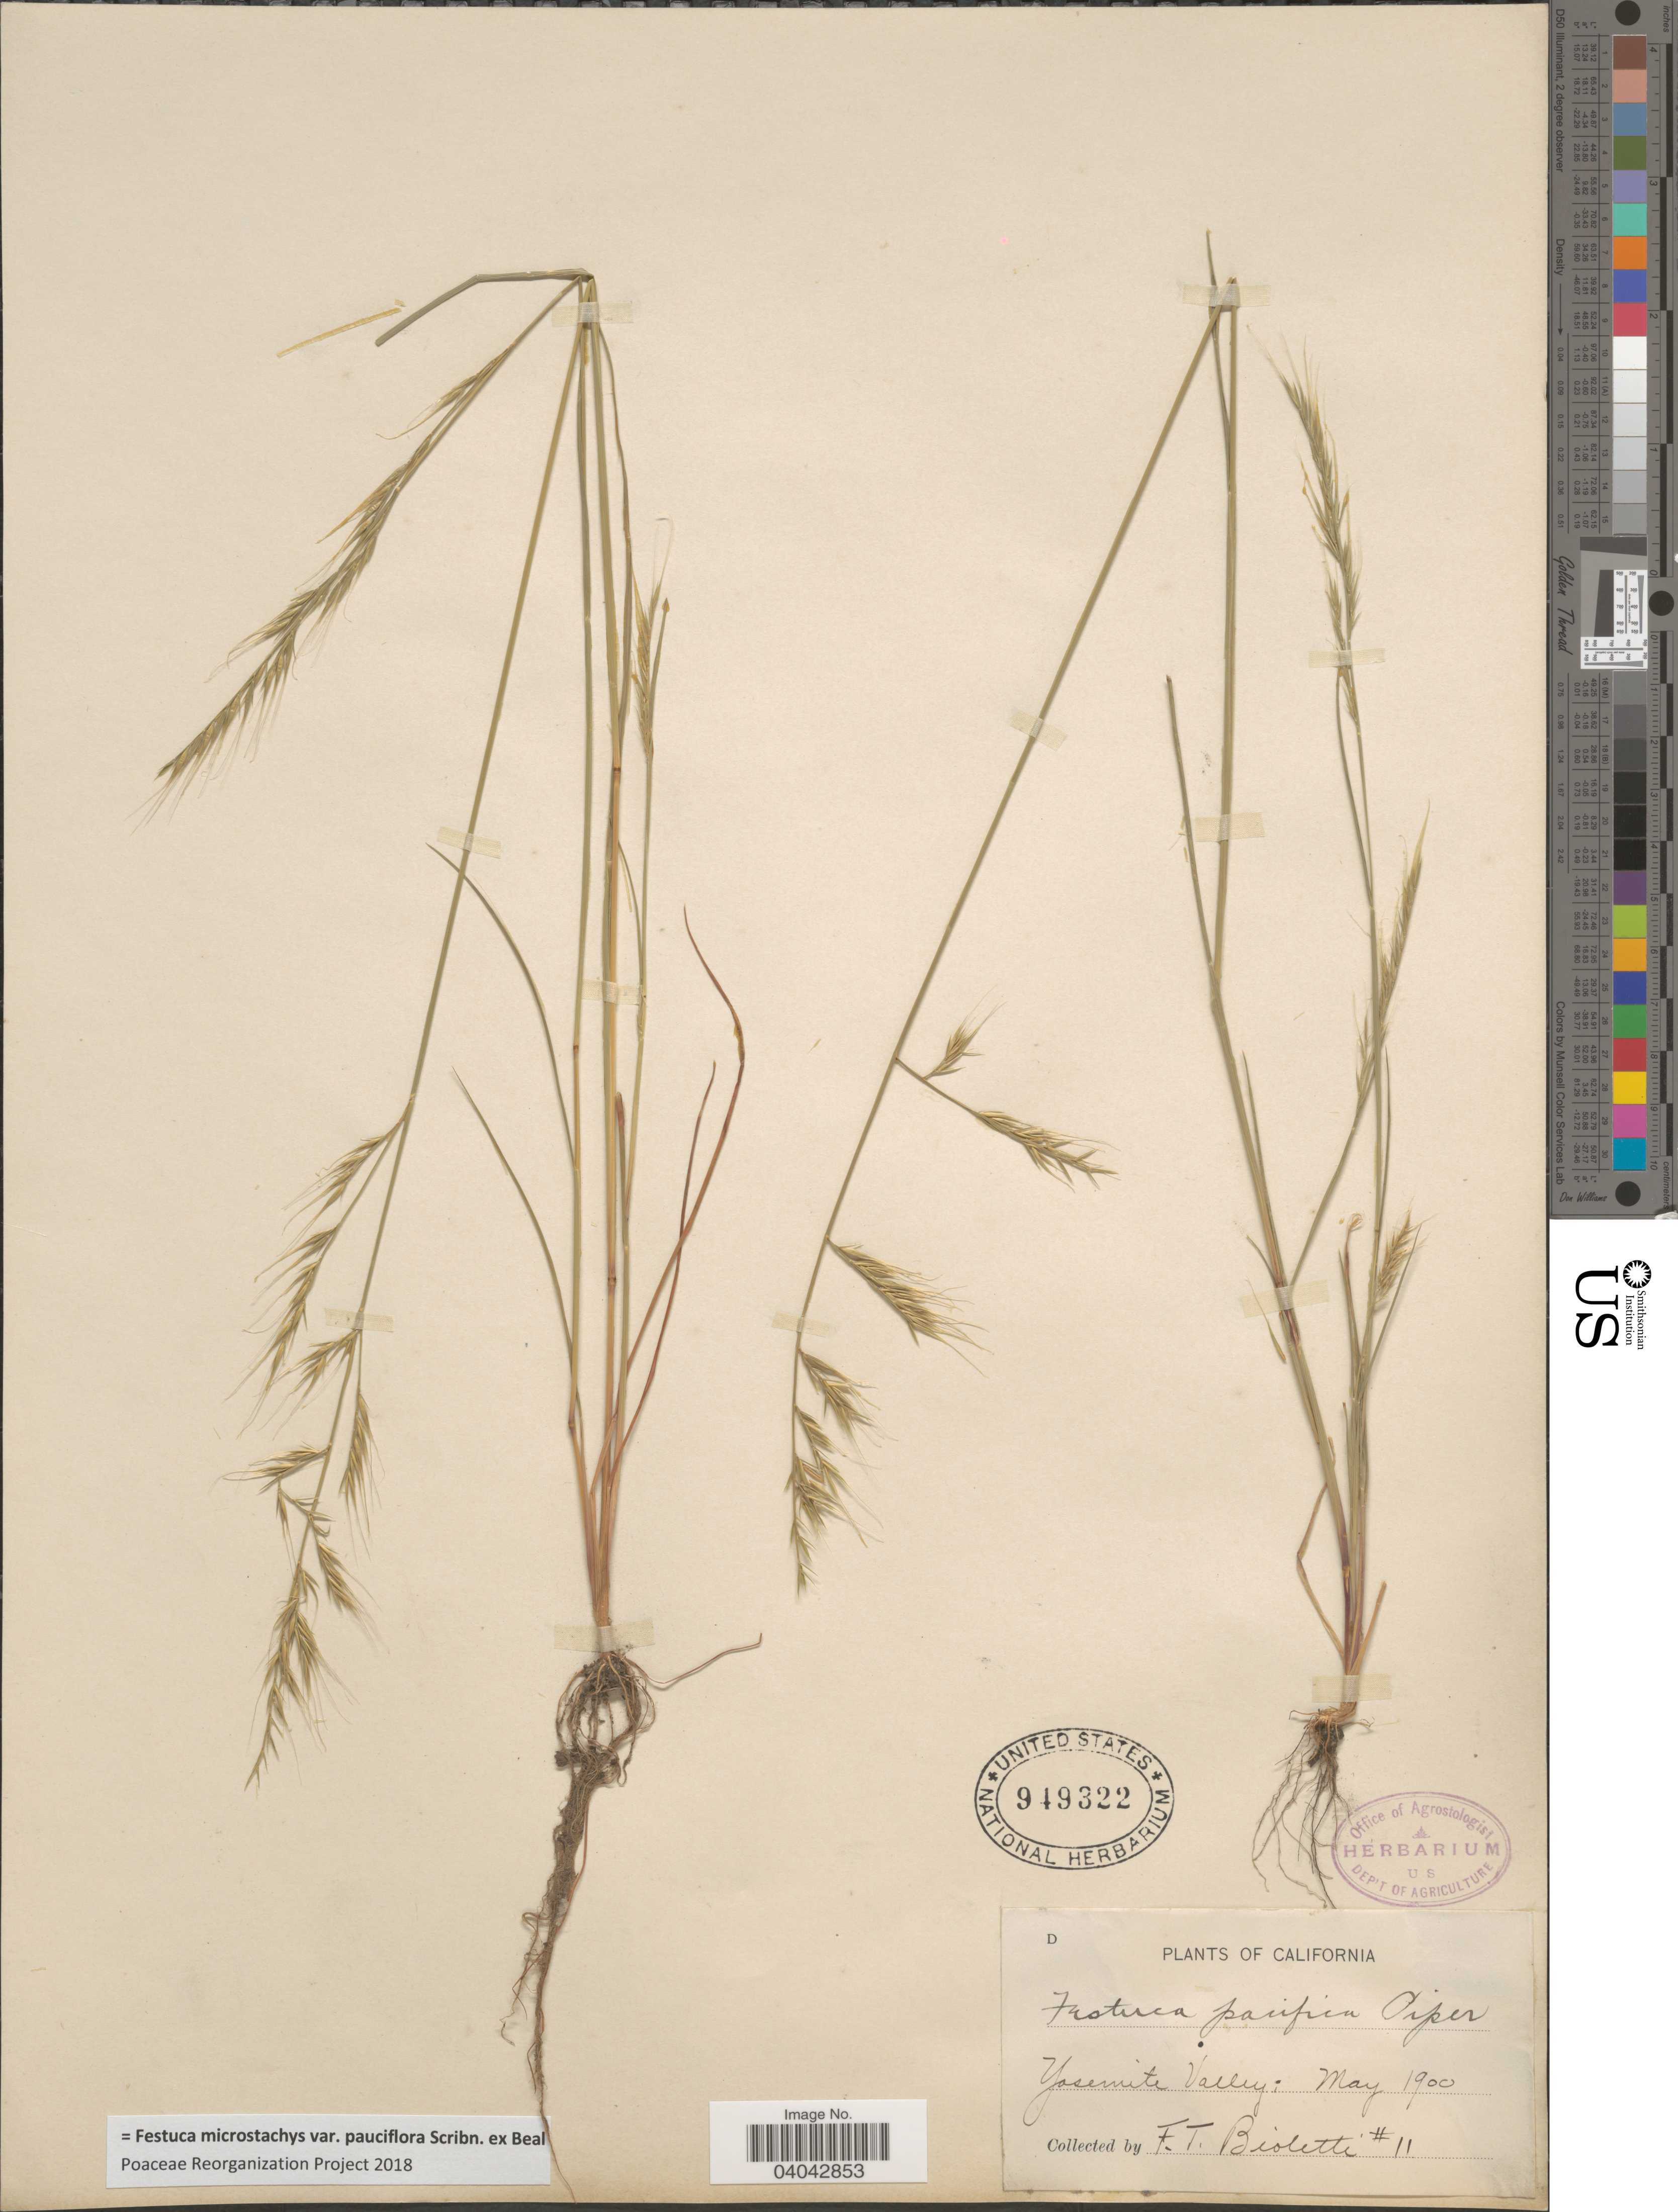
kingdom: Plantae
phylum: Tracheophyta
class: Liliopsida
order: Poales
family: Poaceae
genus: Festuca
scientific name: Festuca microstachys var. pauciflora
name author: Scribn. ex W.J. Beal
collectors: F. T. Bioletti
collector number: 11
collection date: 1900-05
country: United States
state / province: California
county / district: Mariposa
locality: Yosemite Valley.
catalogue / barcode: US 949322